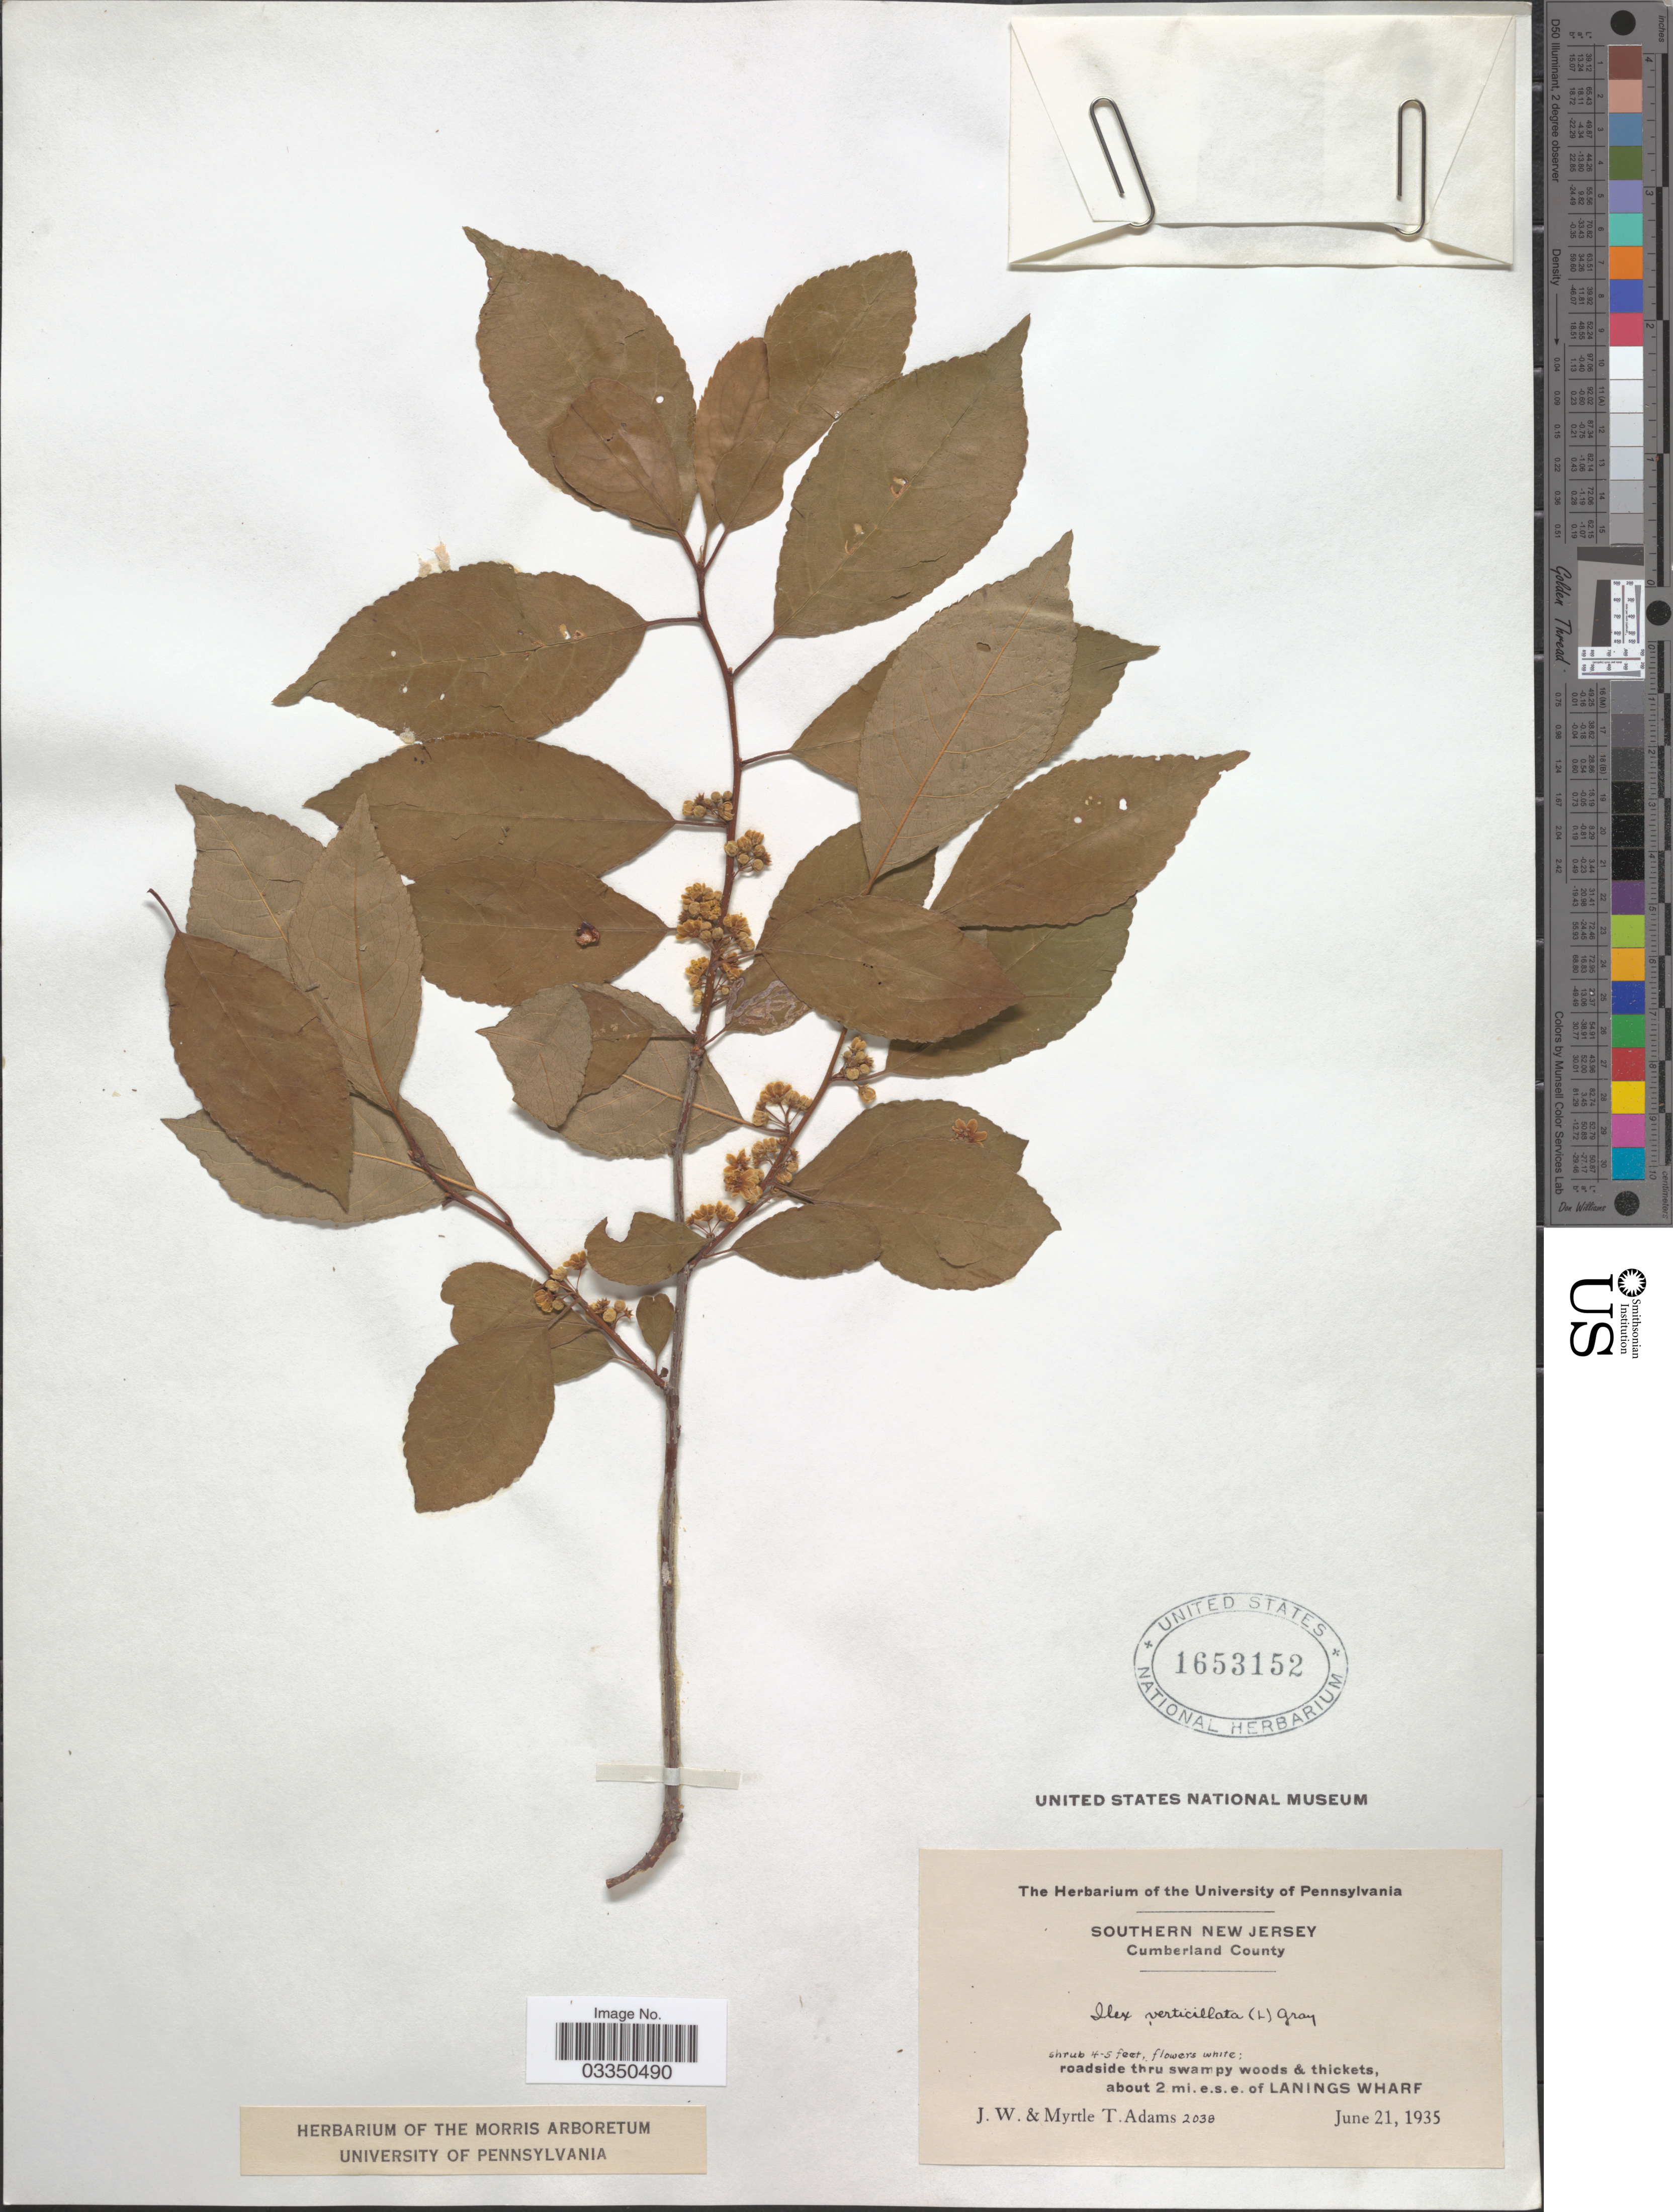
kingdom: Plantae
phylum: Tracheophyta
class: Magnoliopsida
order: Aquifoliales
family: Aquifoliaceae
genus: Ilex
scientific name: Ilex verticillata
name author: (L.) A. Gray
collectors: J. Myrtle & T. Adams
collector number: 2038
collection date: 1935-06-21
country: United States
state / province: New Jersey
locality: Southern New Jersey. Cumberland County. Roadside thru swampy woods & thickets, about 2 mi. e.s.e. of Lanings Wharf.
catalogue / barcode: US 1653152